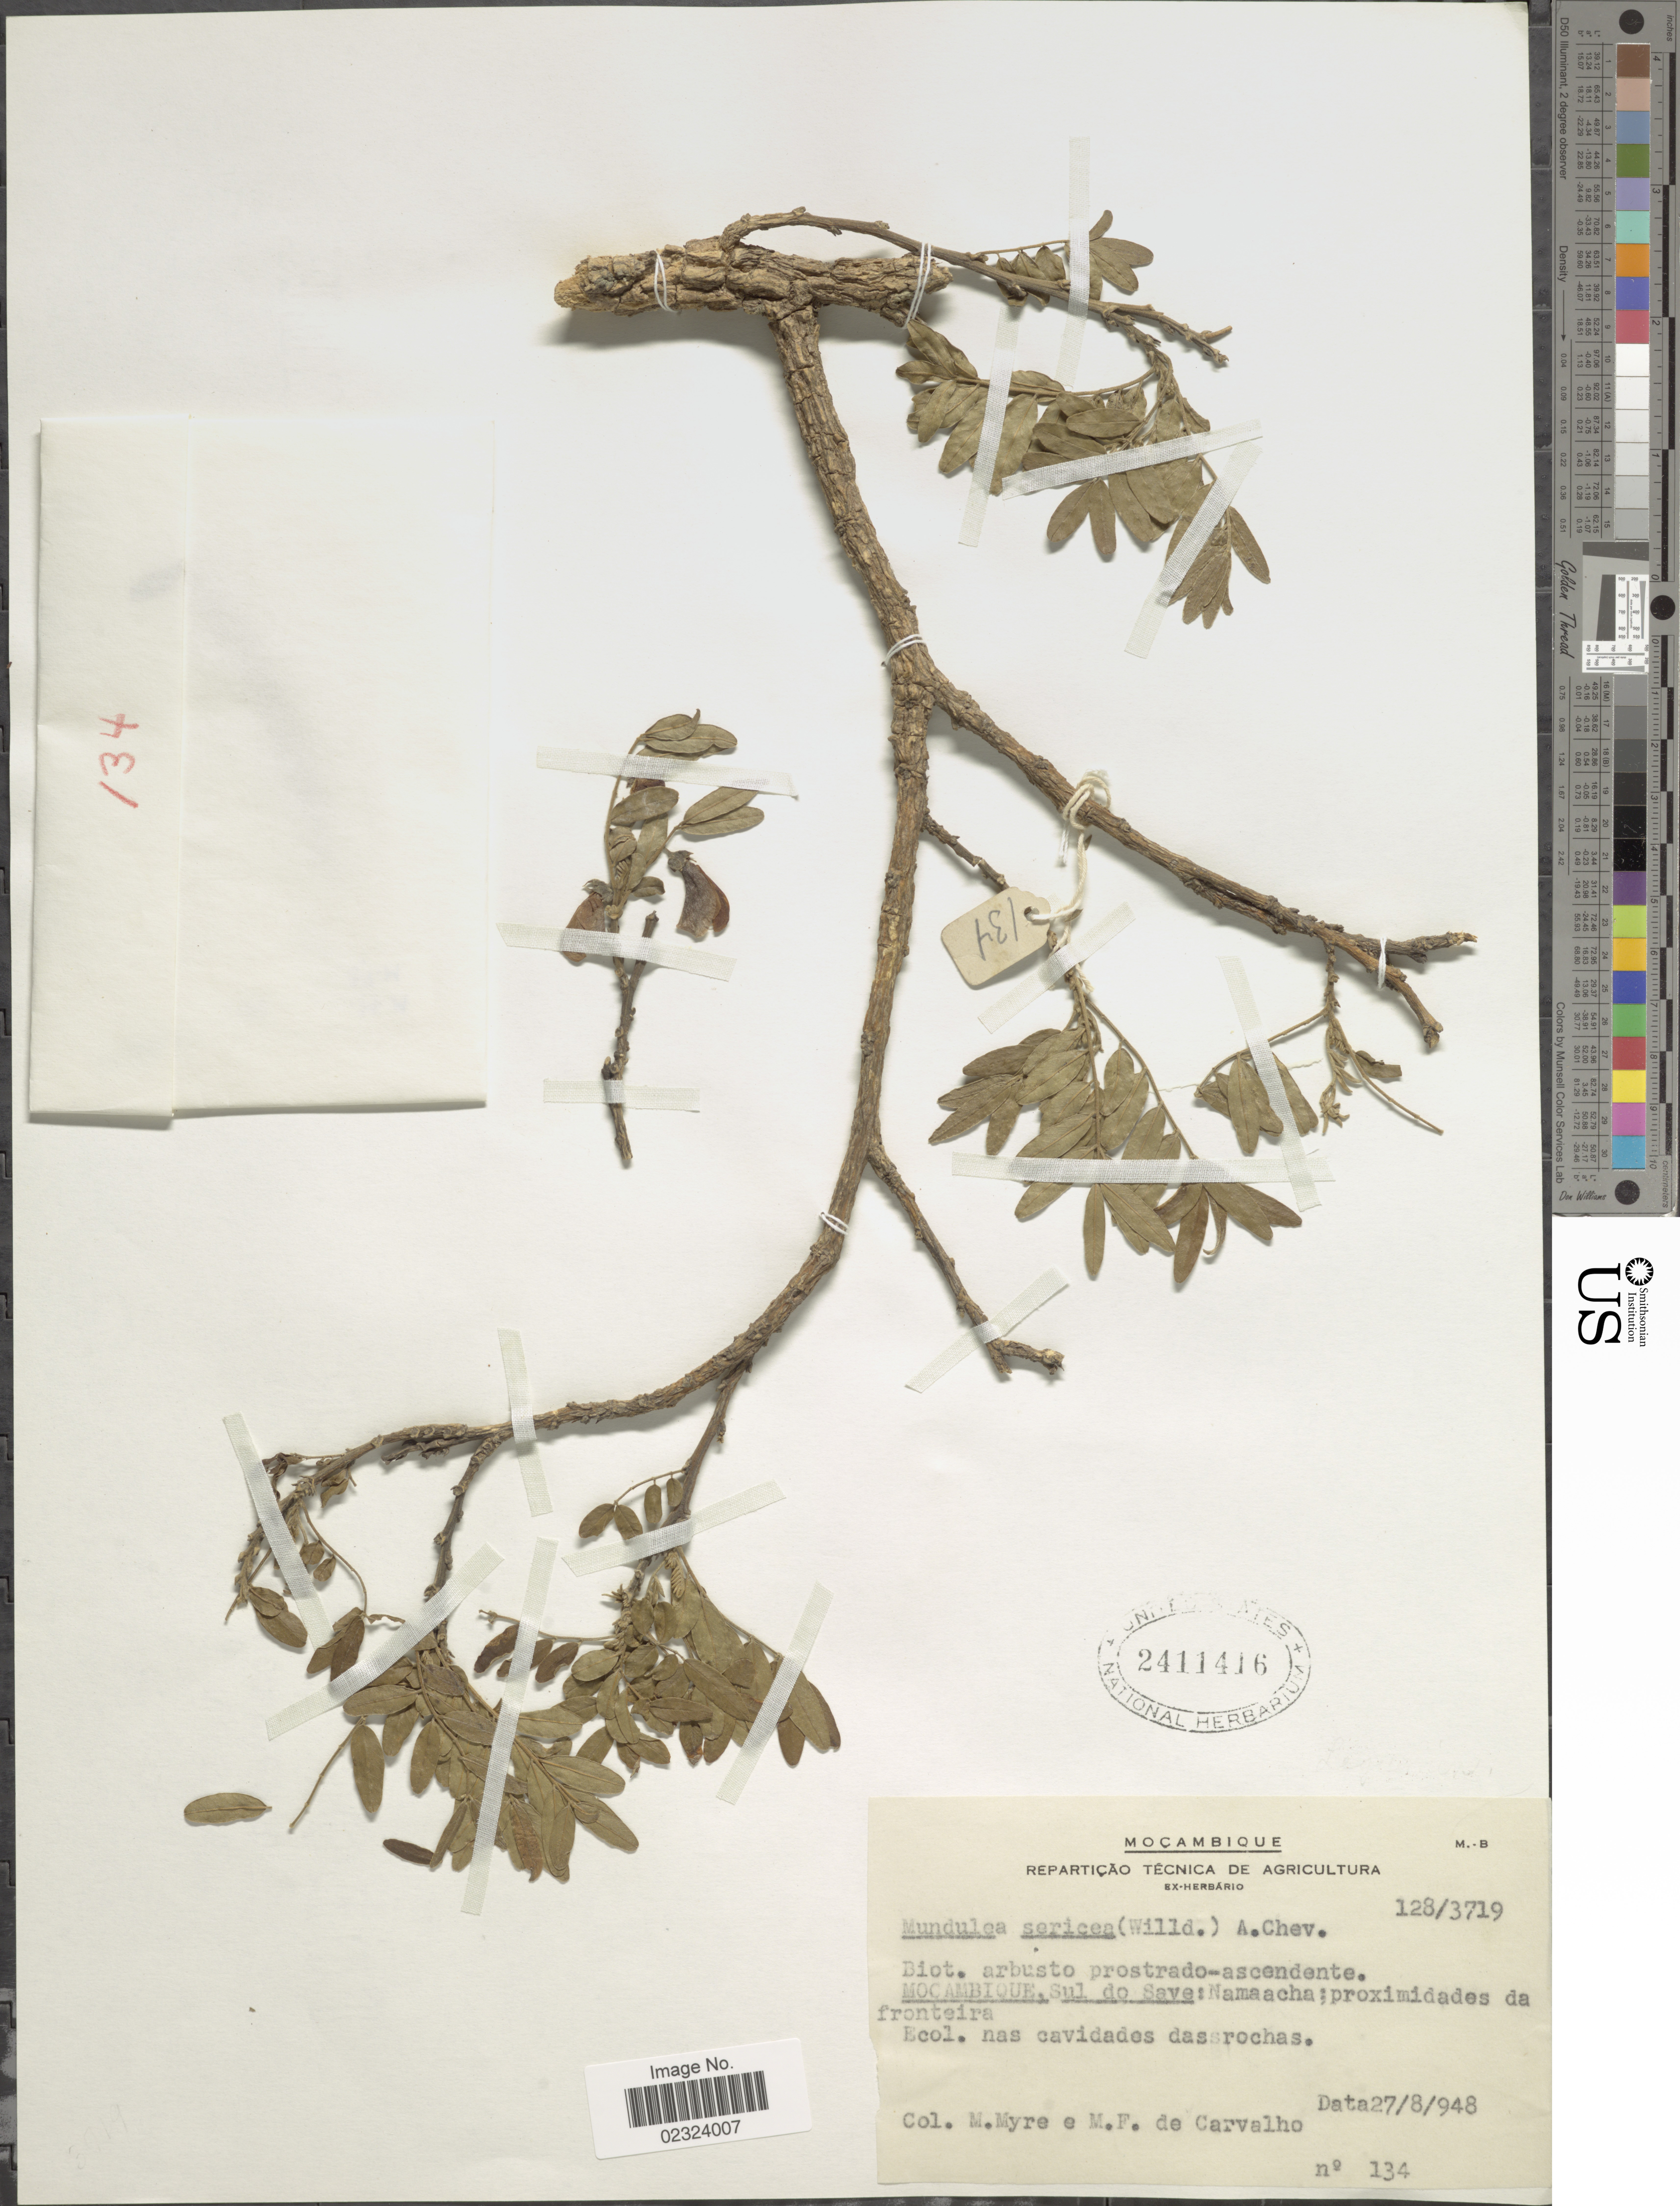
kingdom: Plantae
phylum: Tracheophyta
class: Magnoliopsida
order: Fabales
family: Fabaceae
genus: Mundulea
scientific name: Mundulea sericea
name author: (Willd.) A. Chev.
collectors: Myre, M. & M. F. Carvalho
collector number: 134/128/3719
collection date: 1948-08-27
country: Mozambique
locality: Mocambique, Sul do Save: Namaacha.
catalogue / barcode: US 2411416